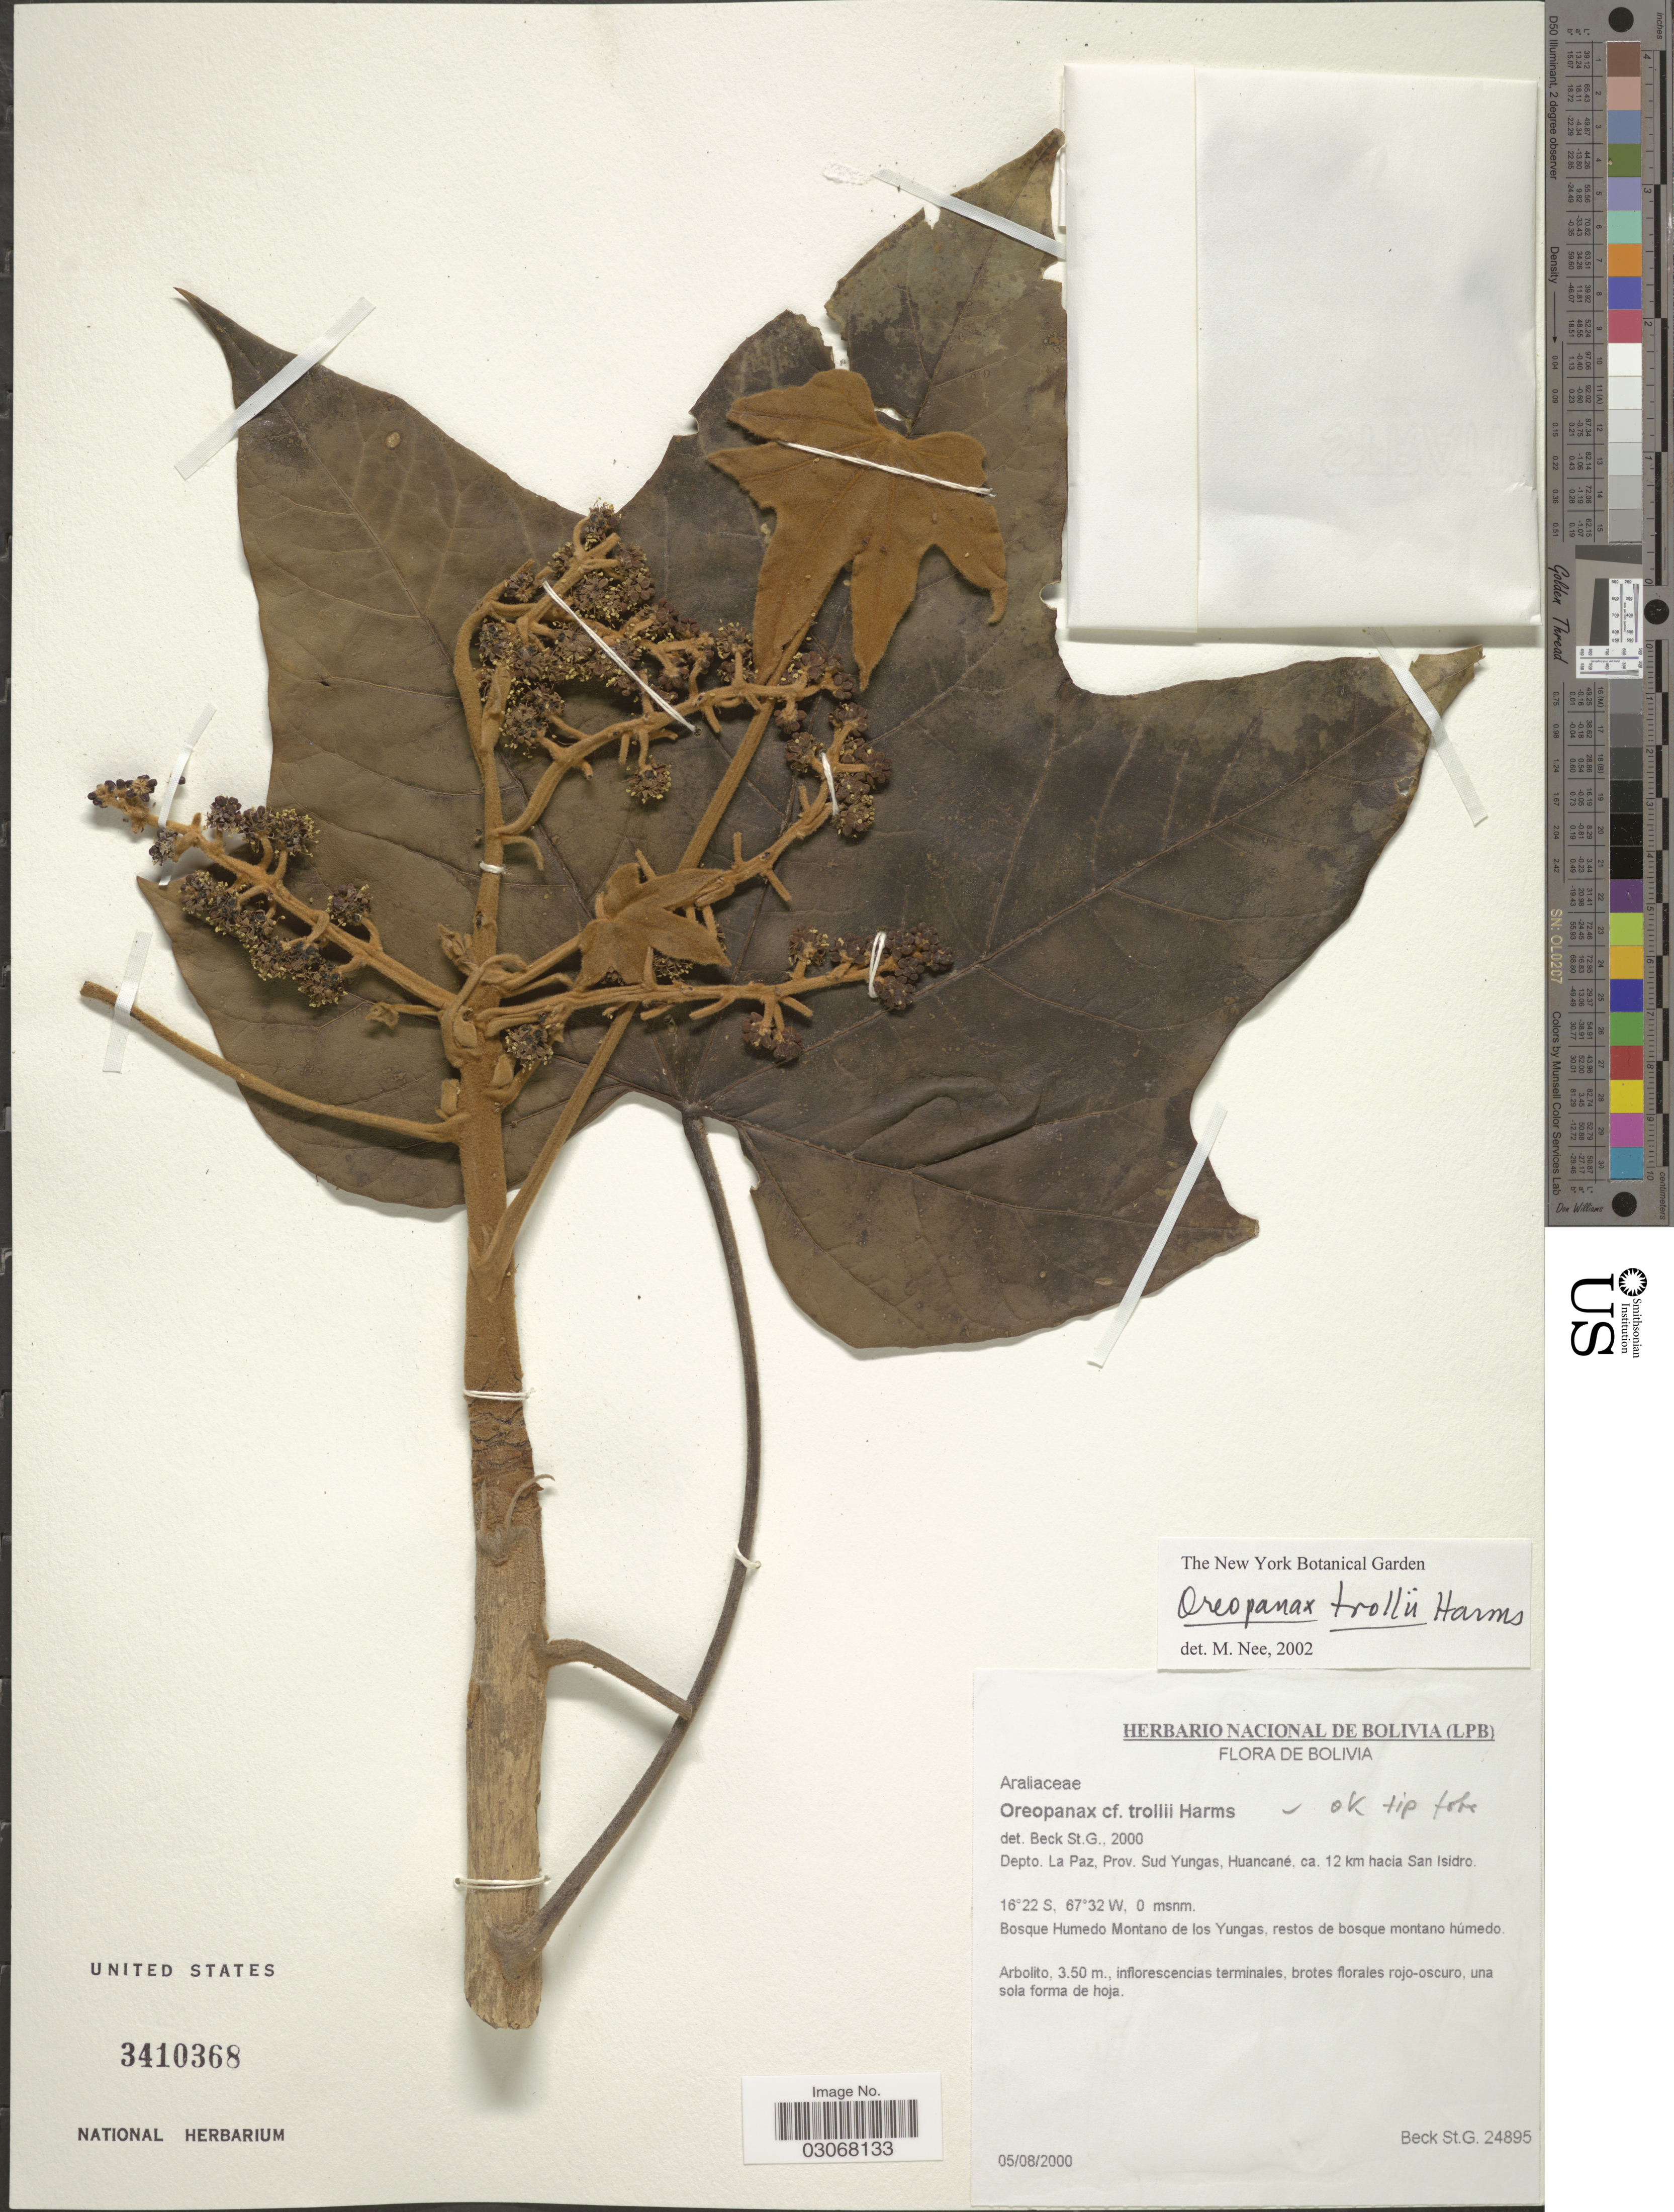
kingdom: Plantae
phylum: Tracheophyta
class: Magnoliopsida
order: Apiales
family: Araliaceae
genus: Oreopanax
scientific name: Oreopanax trollii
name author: Harms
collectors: S. Beck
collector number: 24895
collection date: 2000-08-05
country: Bolivia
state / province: La Paz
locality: Depto. La Paz, Prov. Sud Yungas, Huancané, ca. 12 km hacia San Isidro.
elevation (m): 0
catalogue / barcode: US 3410368